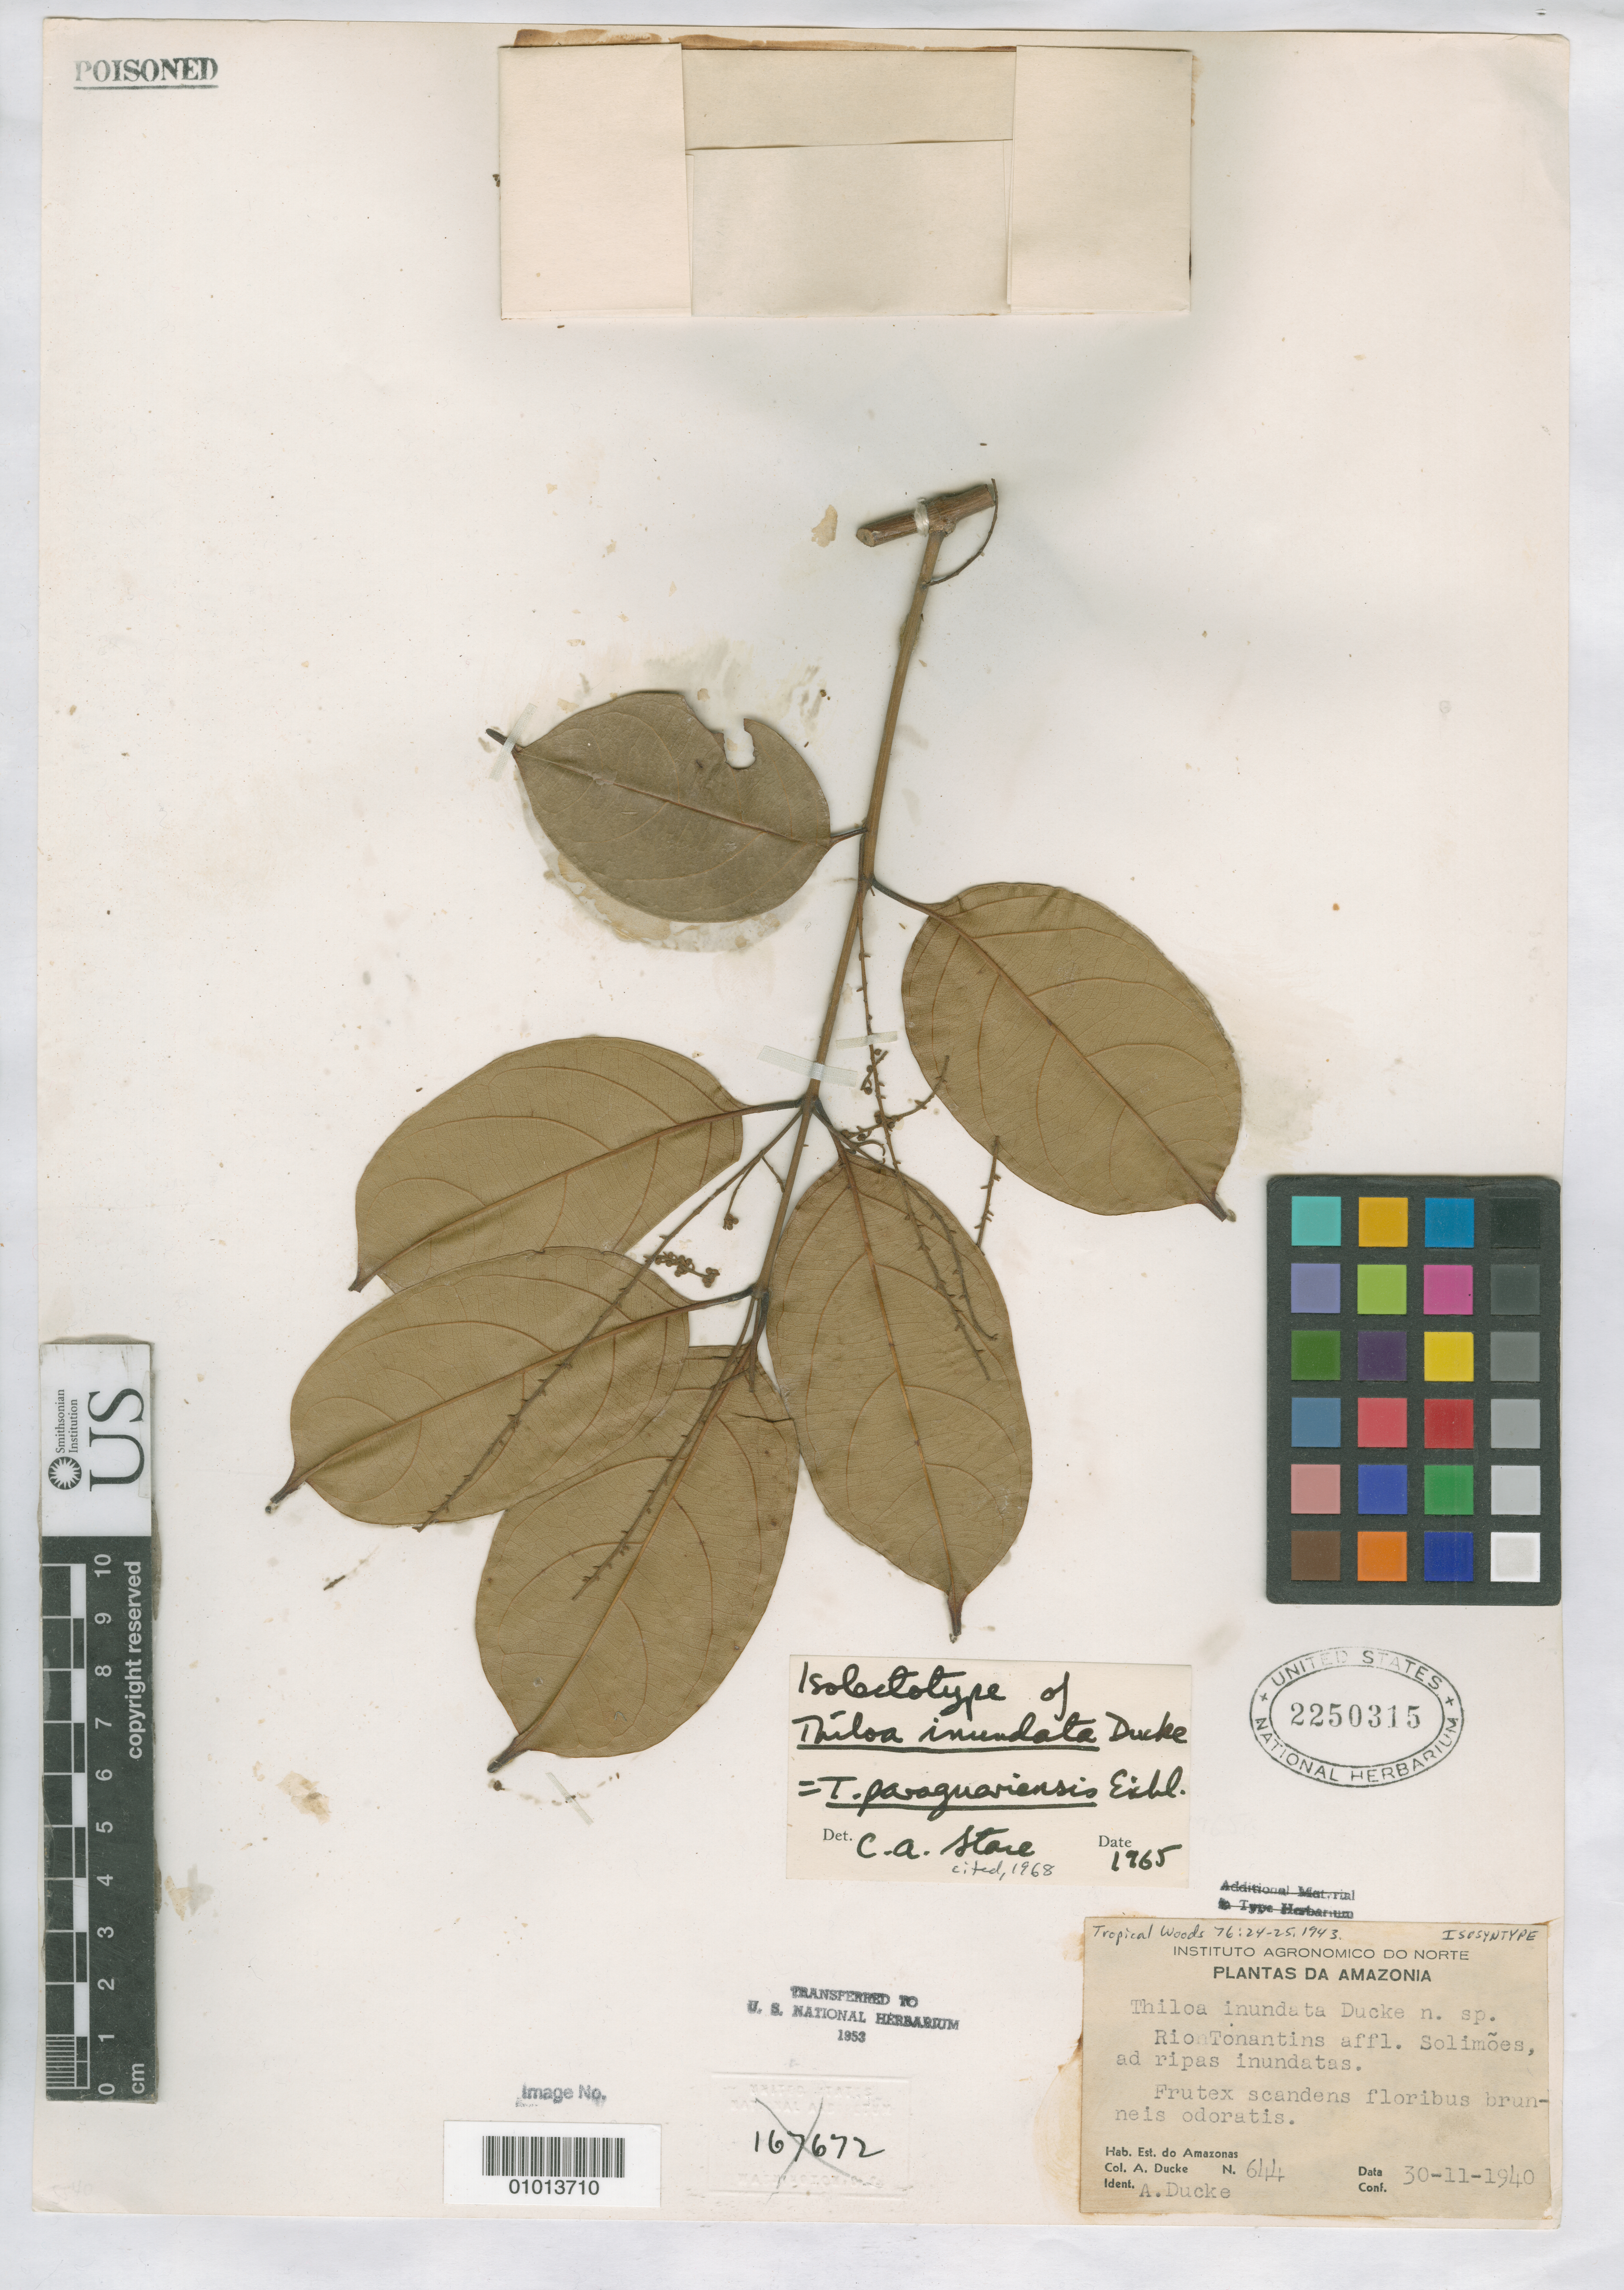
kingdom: Plantae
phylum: Tracheophyta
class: Magnoliopsida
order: Myrtales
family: Combretaceae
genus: Thiloa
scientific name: Thiloa inundata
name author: Ducke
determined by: Stace, C. A.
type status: Isolectotype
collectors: A. Ducke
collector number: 644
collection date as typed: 30 Nov 1940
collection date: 1940-11-30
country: Brazil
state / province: Amazonas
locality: Rio Tonantins, Solimoes.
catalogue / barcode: US 2250315